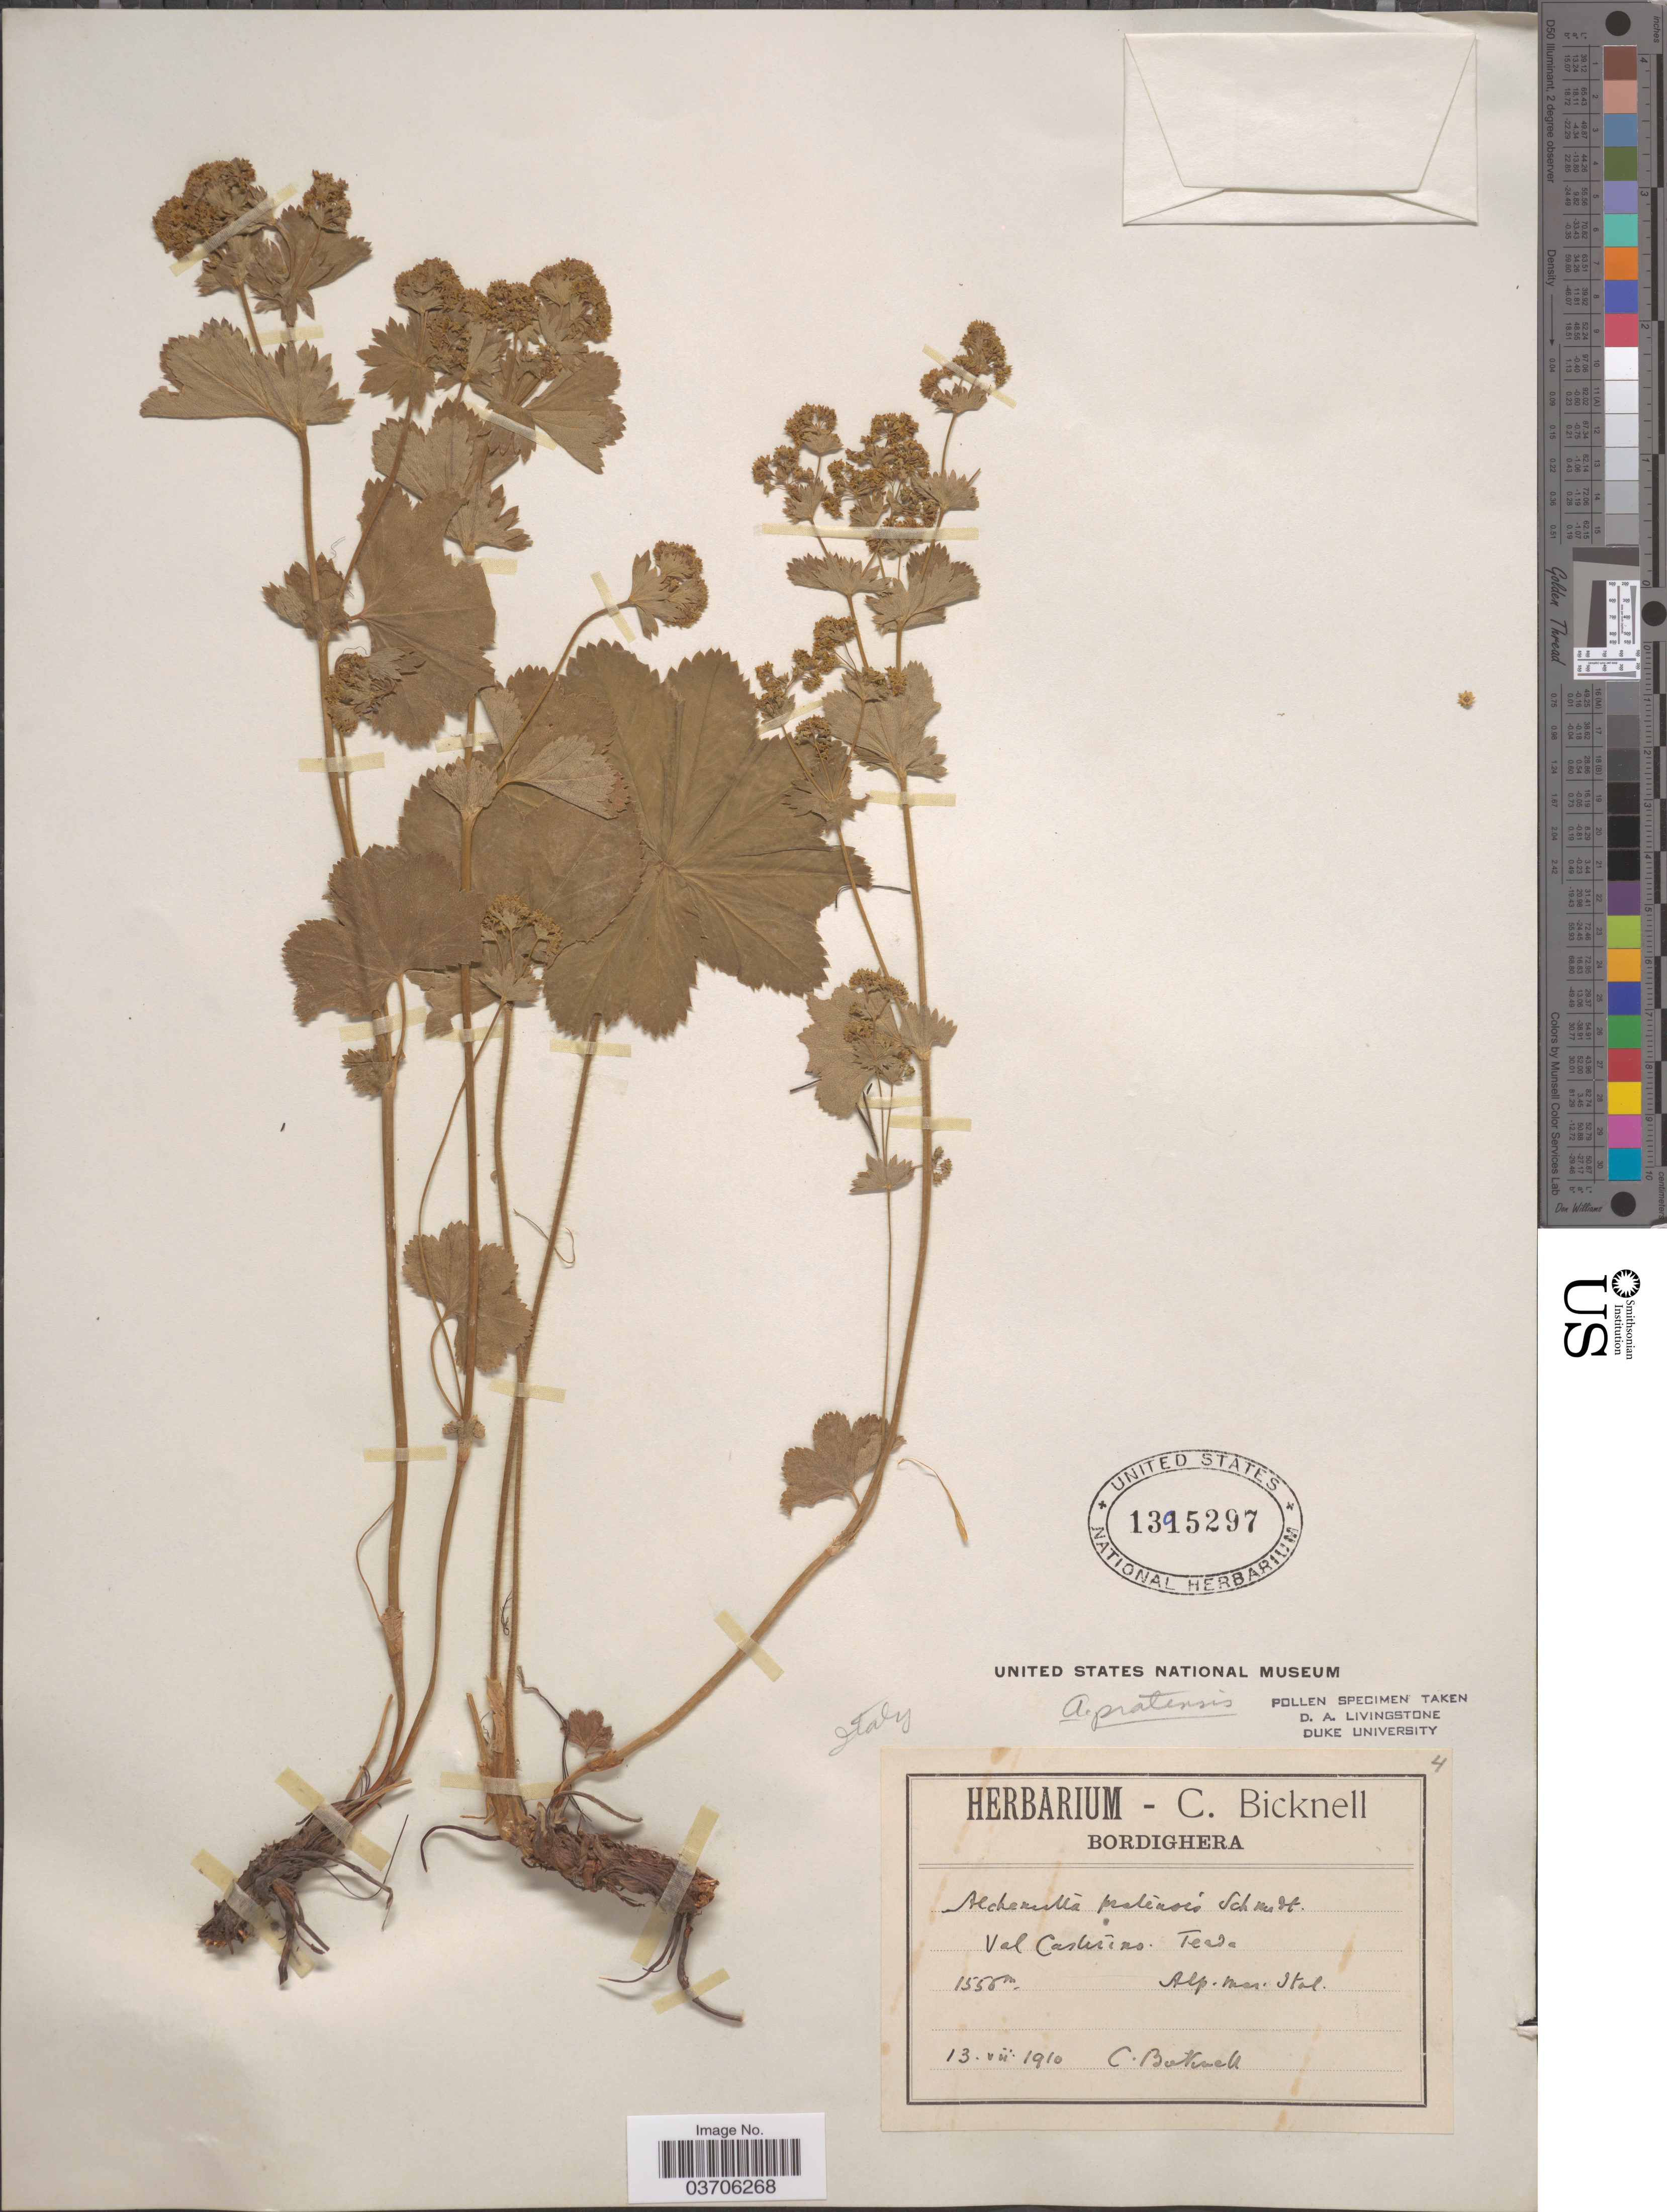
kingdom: Plantae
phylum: Tracheophyta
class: Magnoliopsida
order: Rosales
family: Rosaceae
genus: Alchemilla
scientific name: Alchemilla pratensis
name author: F.W. Schmidt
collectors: C. Bicknell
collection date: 1910-07-13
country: Italy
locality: Val Caterins [interpreted]. Tenda. Alp. mar. Ital.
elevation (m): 1555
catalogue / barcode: US 1395297